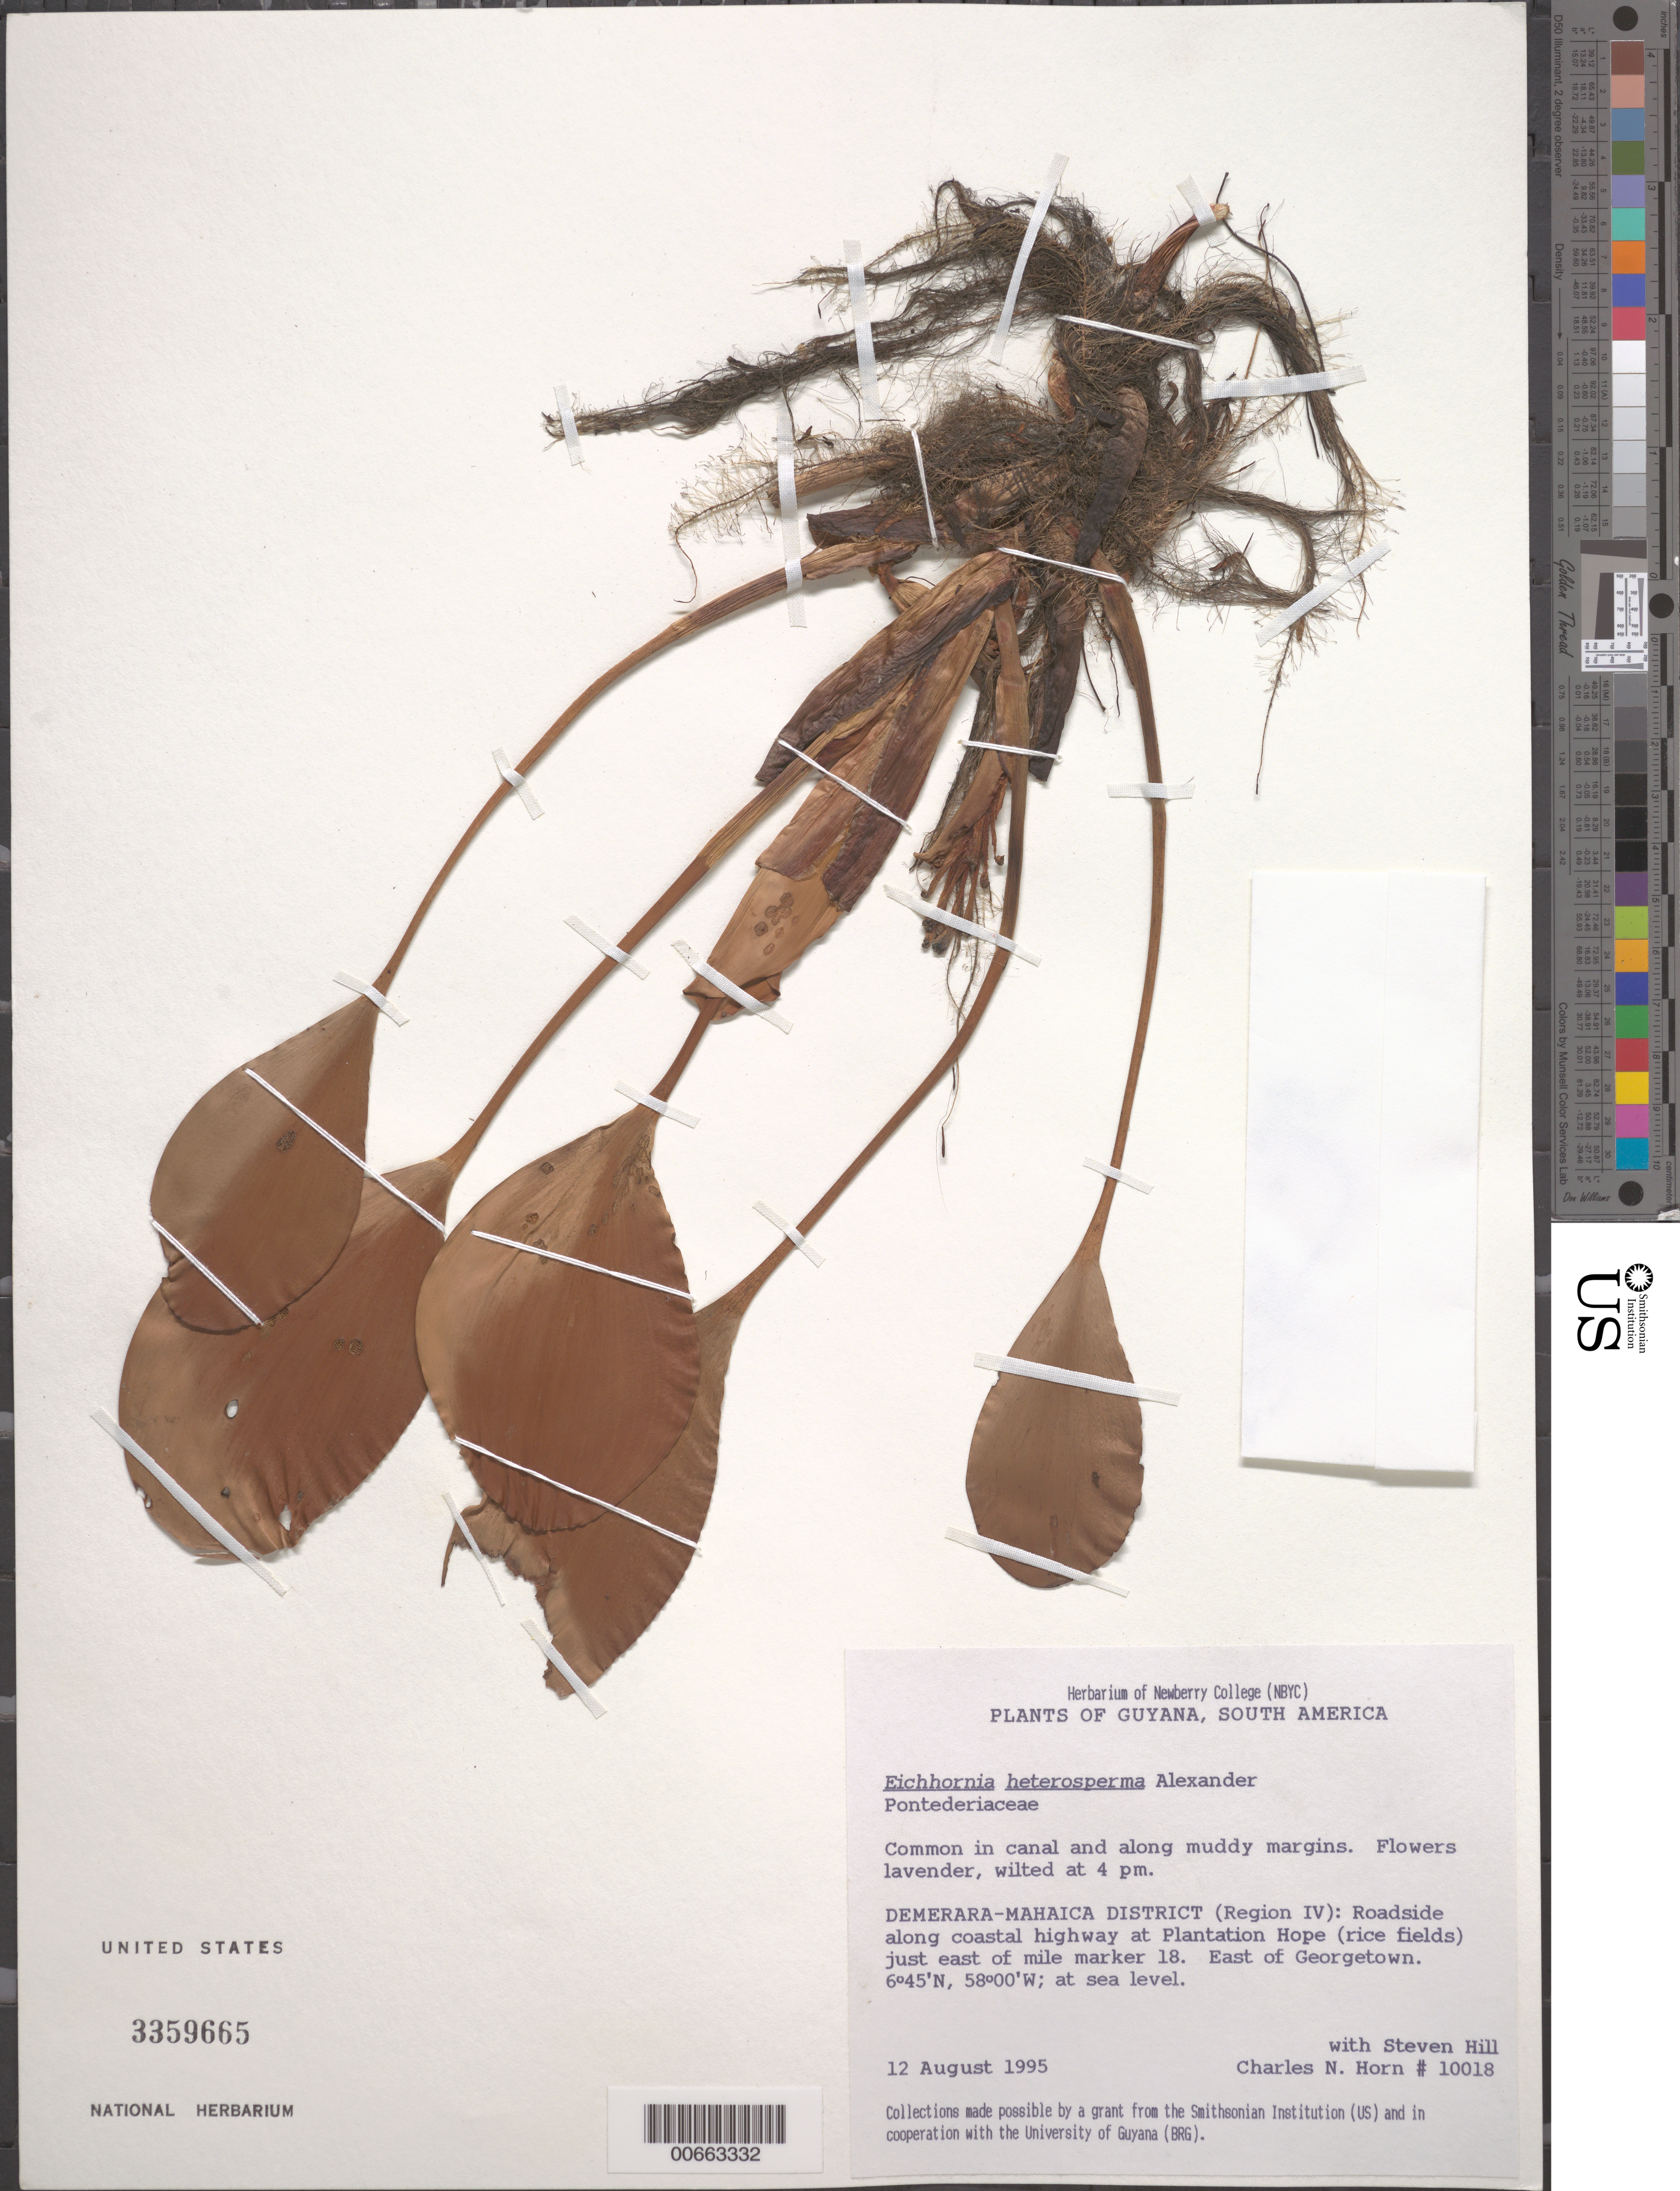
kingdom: Plantae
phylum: Tracheophyta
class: Liliopsida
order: Commelinales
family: Pontederiaceae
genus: Eichhornia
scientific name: Eichhornia heterosperma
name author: Alexander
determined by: Horn, Charles N.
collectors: C. N. Horn & S. Hill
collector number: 10018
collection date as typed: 12-Aug-95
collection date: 1995-08-12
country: Guyana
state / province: Demerara-Mahaica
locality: Plantation Hope, E of Georgetown, E of mile marker 19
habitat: In canal and along muddy margins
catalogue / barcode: US 3369665